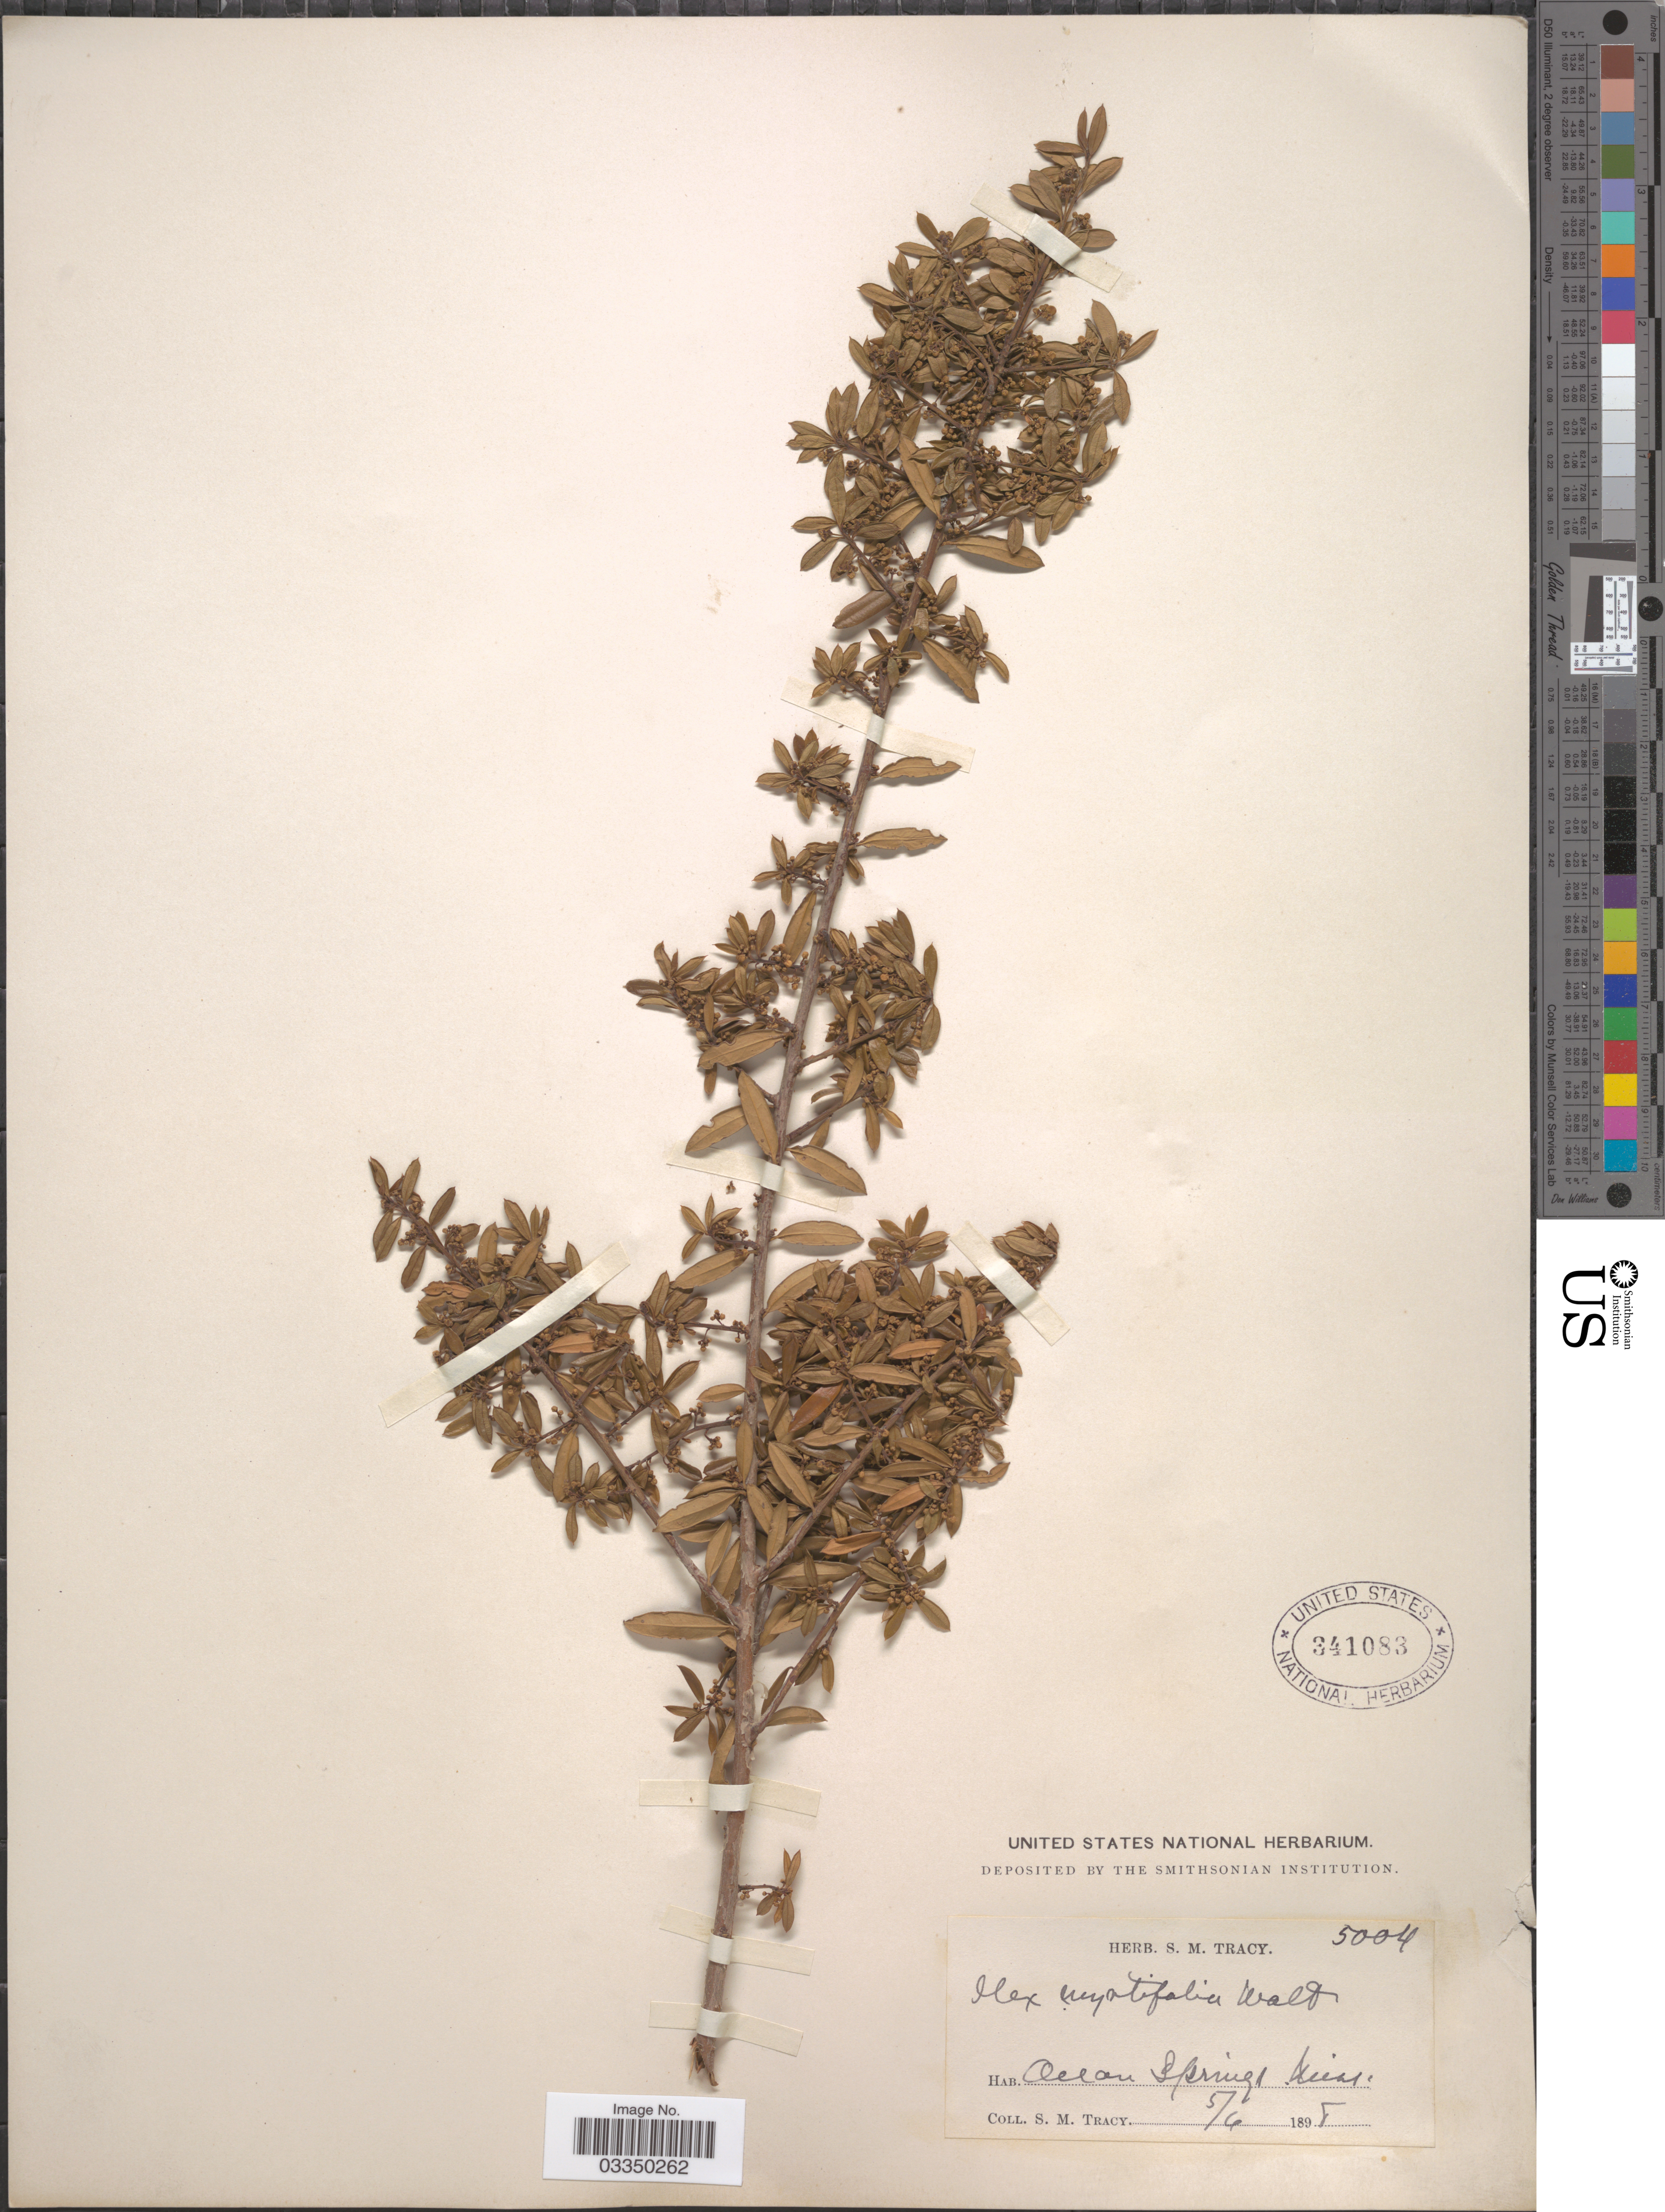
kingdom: Plantae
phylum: Tracheophyta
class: Magnoliopsida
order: Aquifoliales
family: Aquifoliaceae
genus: Ilex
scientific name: Ilex myrtifolia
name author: Walter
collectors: S. M. Tracy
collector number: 5004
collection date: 1898-05-06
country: United States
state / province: Mississippi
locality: Ocean Springs.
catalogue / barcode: US 341083